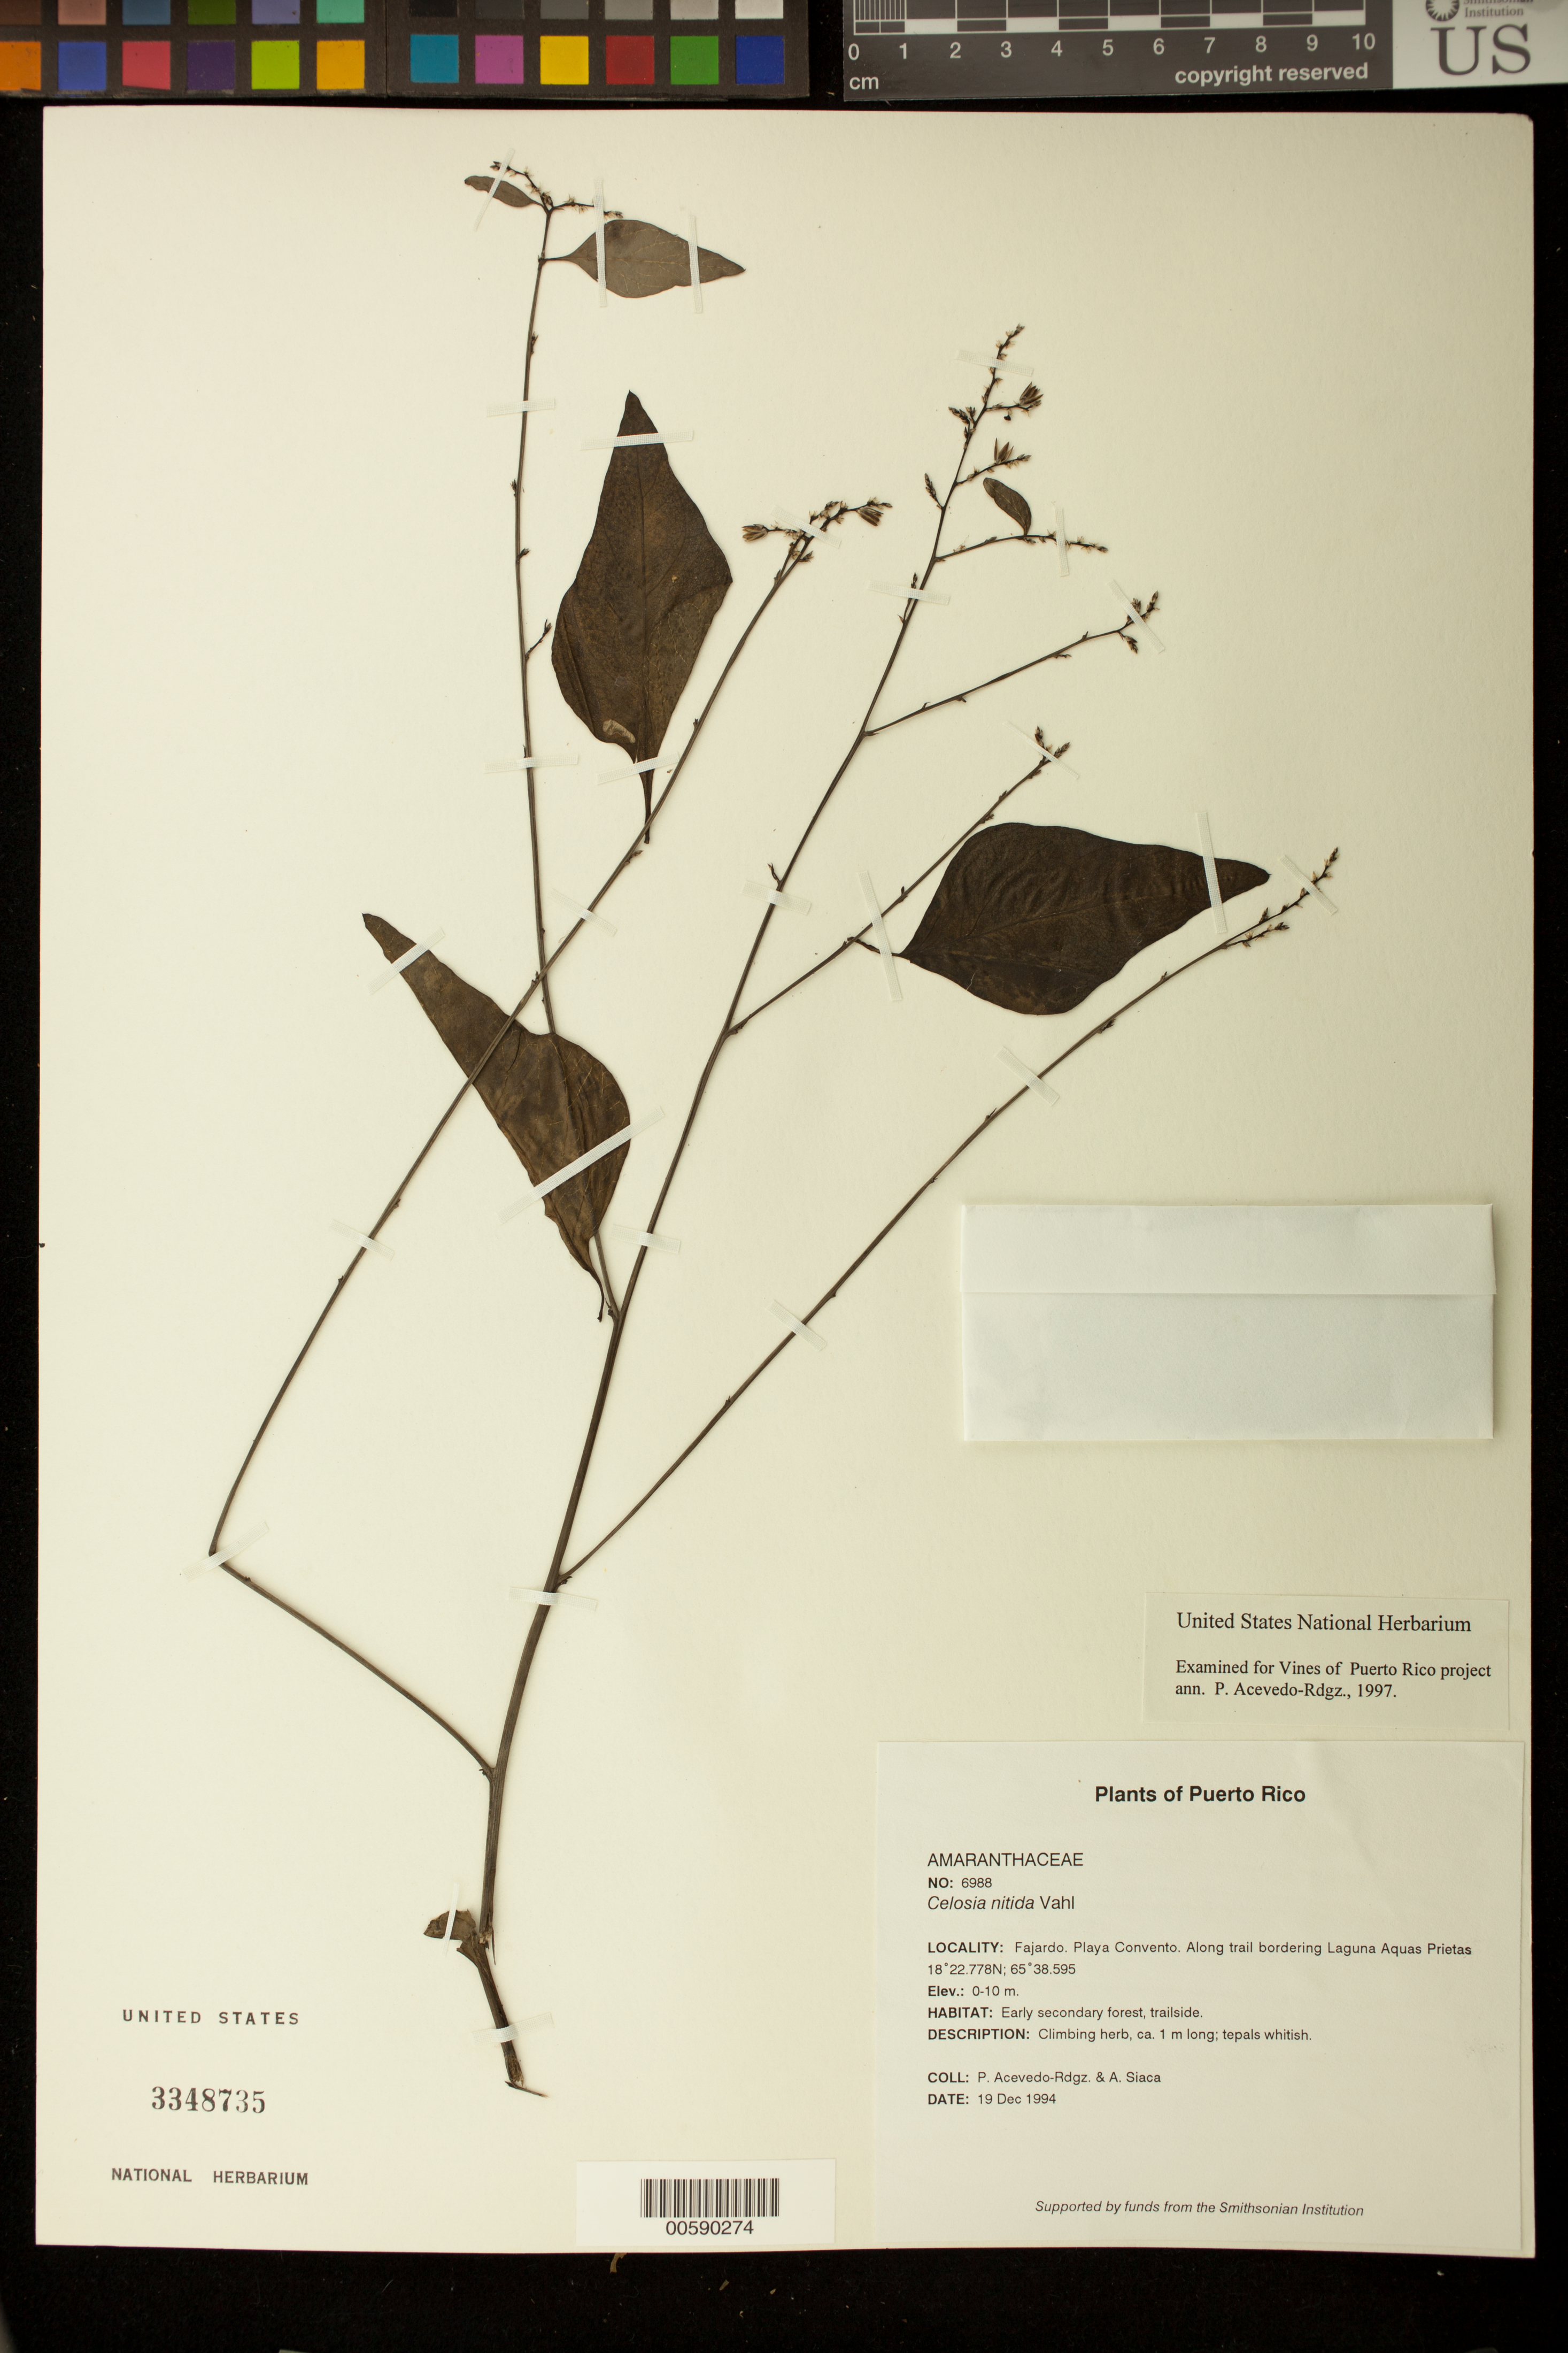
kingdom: Plantae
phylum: Tracheophyta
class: Magnoliopsida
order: Caryophyllales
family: Amaranthaceae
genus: Celosia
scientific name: Celosia nitida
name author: Vahl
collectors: P. Acevedo-Rodr. & A. Siaca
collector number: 6988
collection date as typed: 19 Dec 1994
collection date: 1994-12-19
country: Puerto Rico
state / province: Fajardo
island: Puerto Rico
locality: Fajardo; Playa Convento. Along trail bordering Laguna Aquas Prietas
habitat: Early secondary forest, trailside.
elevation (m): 0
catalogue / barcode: US 3348735